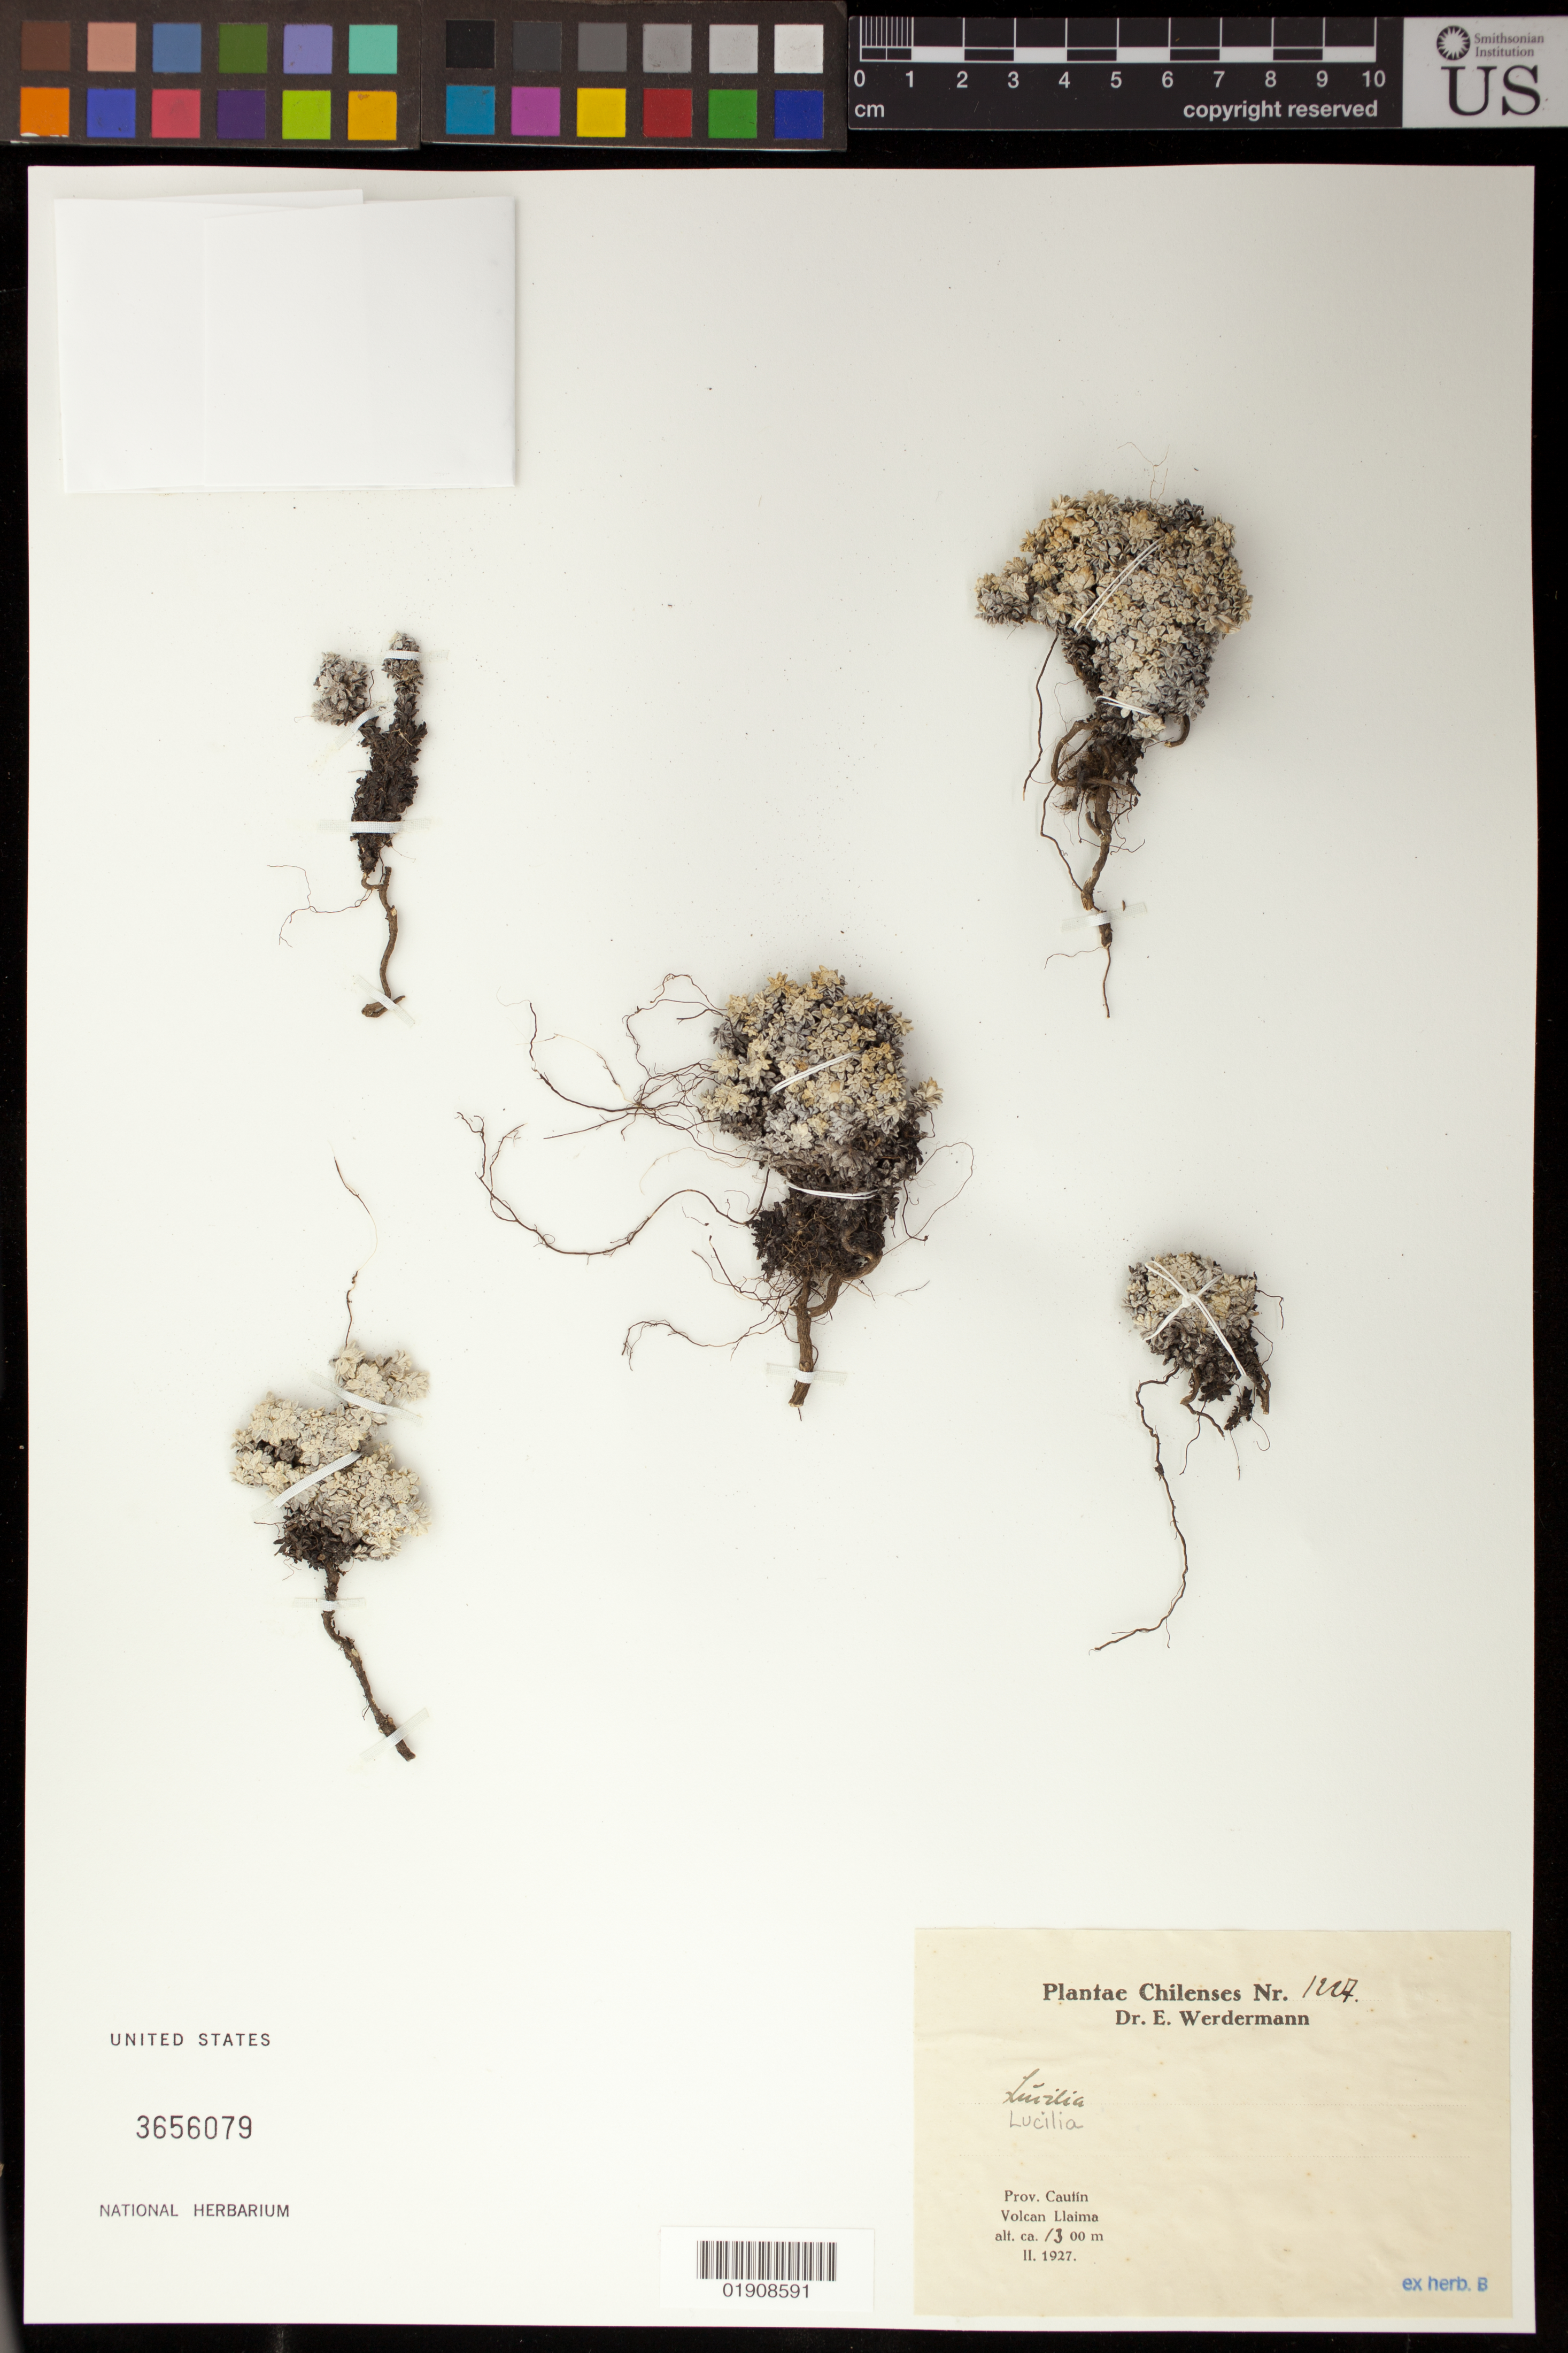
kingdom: Plantae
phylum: Tracheophyta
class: Magnoliopsida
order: Asterales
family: Asteraceae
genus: Belloa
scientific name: Belloa sp.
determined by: Dillon, M. O.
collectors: E. Werdermann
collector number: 1227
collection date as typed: February 1927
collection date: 1927-02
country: Chile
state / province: Araucanía (IX)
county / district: Cautin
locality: Llaima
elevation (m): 300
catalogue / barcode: US 3656079